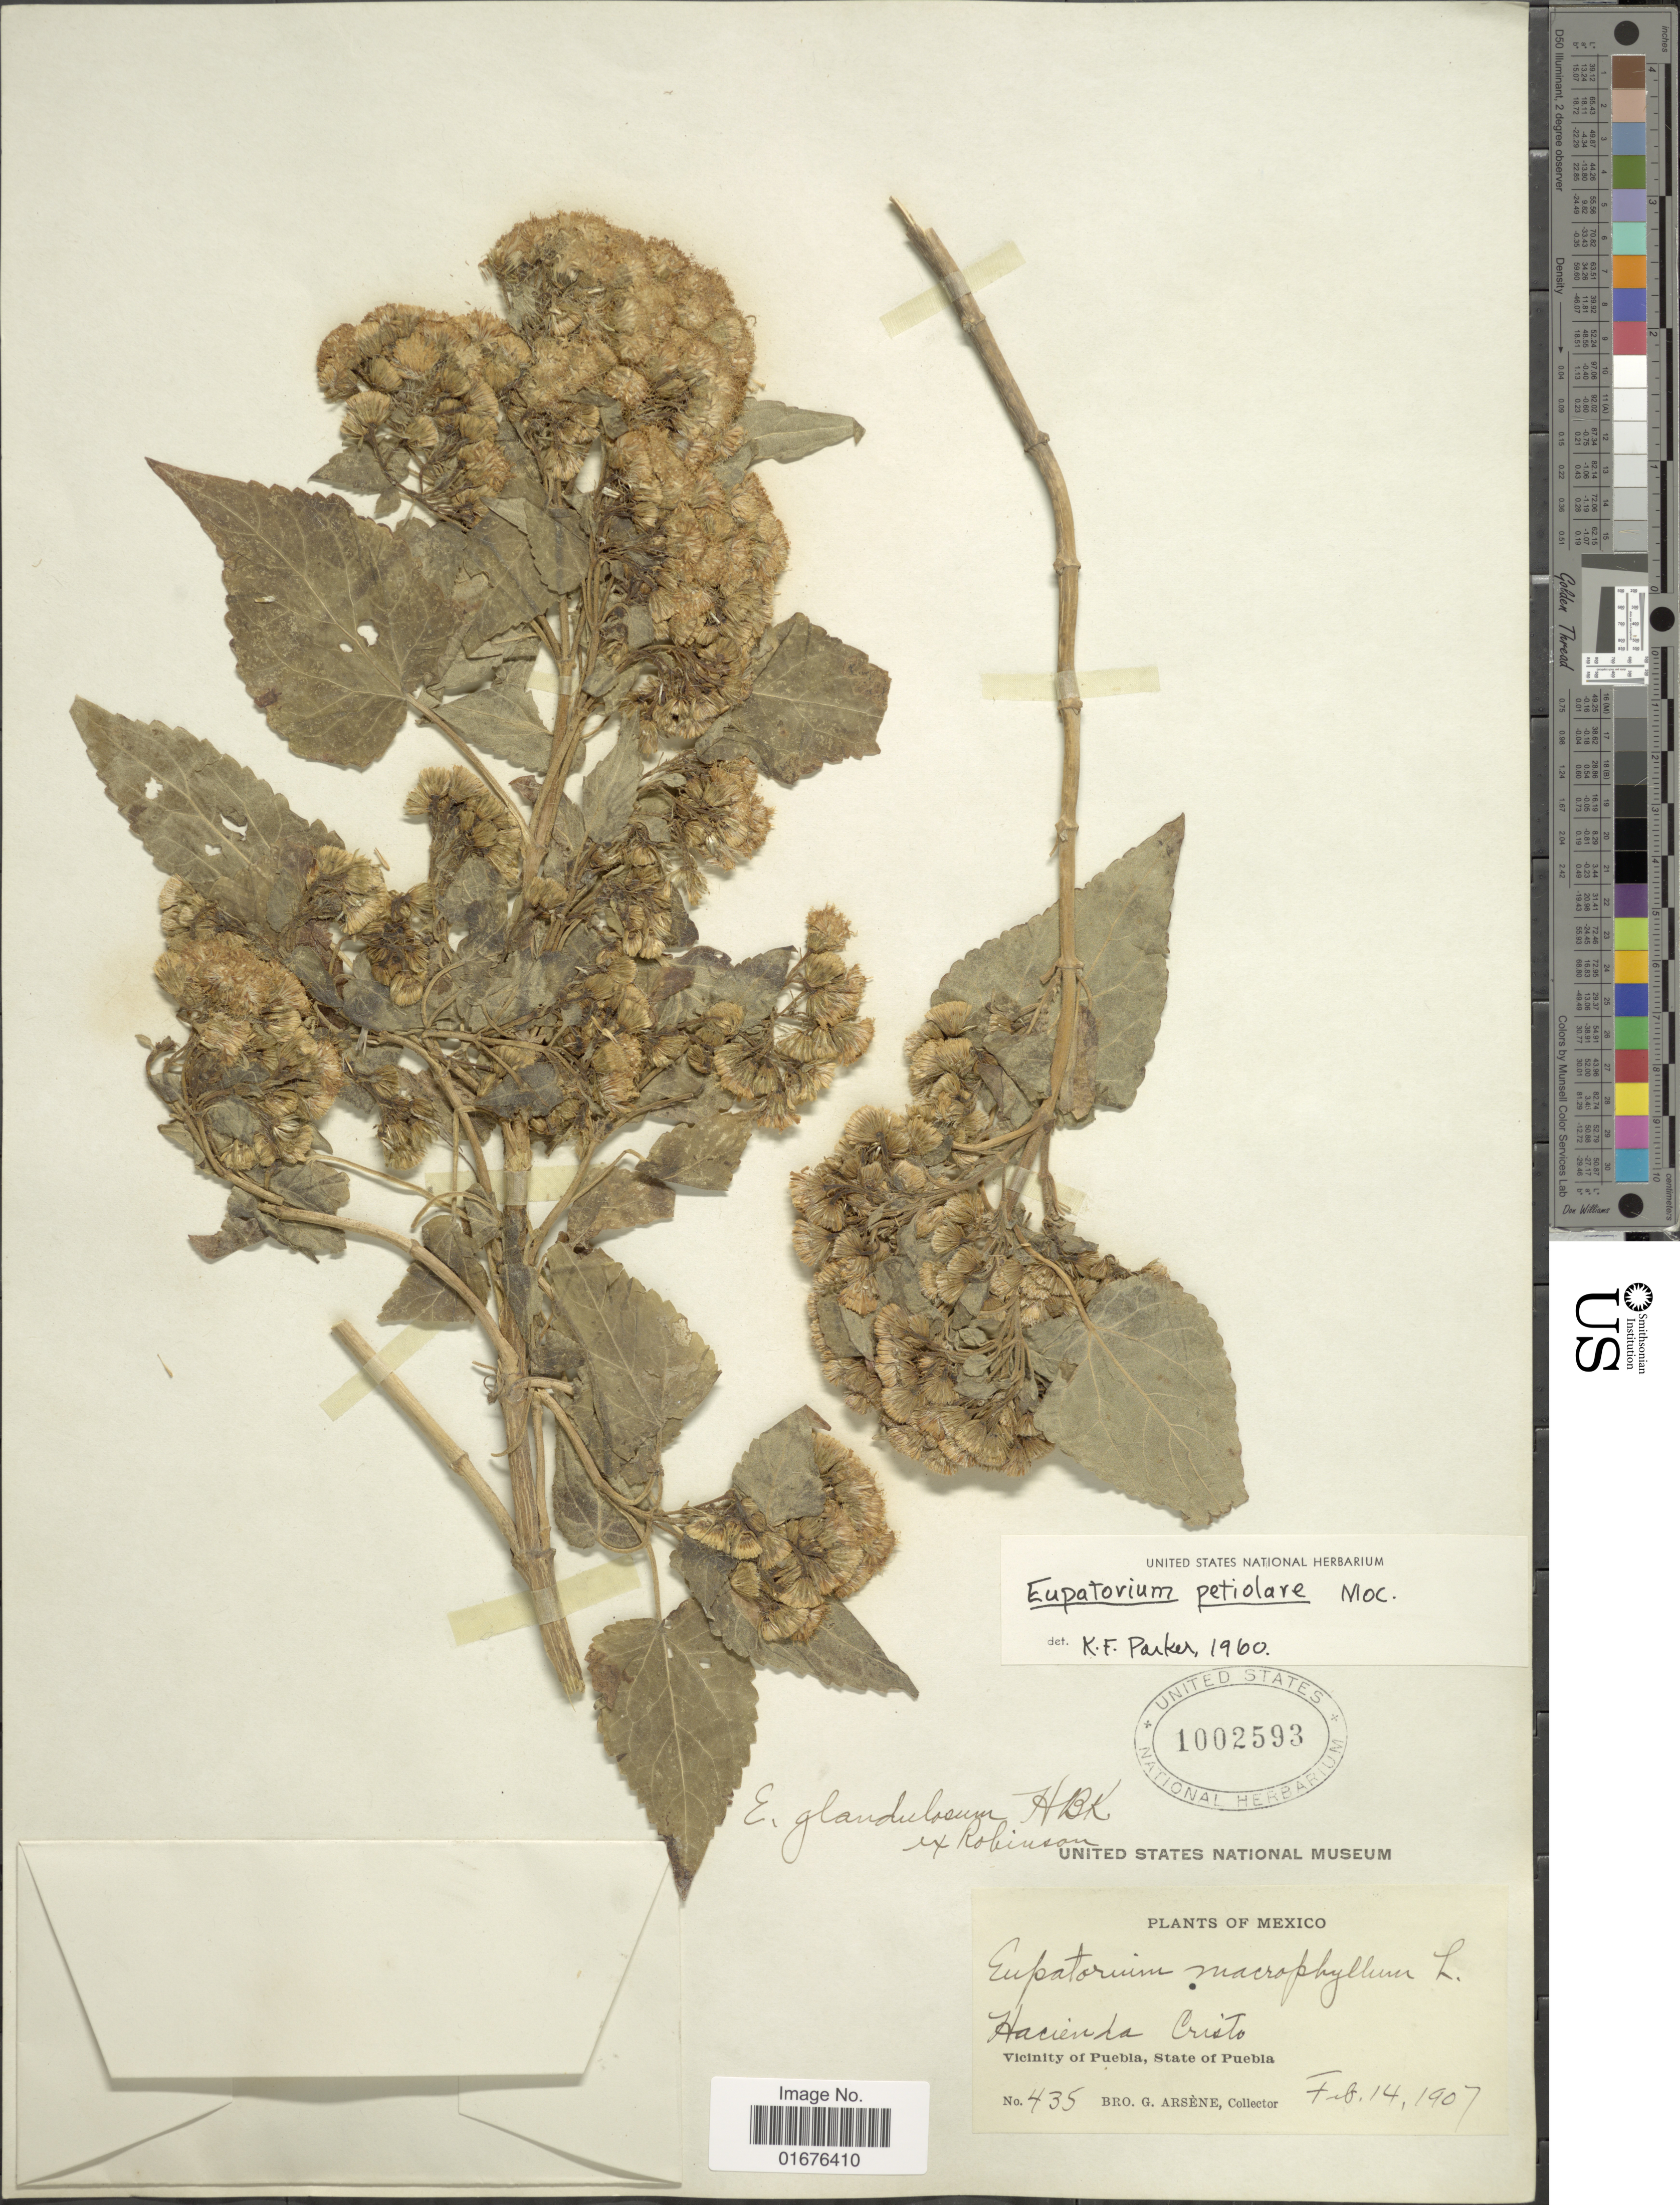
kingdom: Plantae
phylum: Tracheophyta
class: Magnoliopsida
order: Asterales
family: Asteraceae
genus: Ageratina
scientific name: Ageratina petiolaris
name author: (Moc. & Sessé ex DC.) R.M. King & H. Rob.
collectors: Bro. G. Arsène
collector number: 435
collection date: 1907-02-14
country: Mexico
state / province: Puebla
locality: Hacienda Crist, Vicinity of Puebla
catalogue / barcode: US 1002593